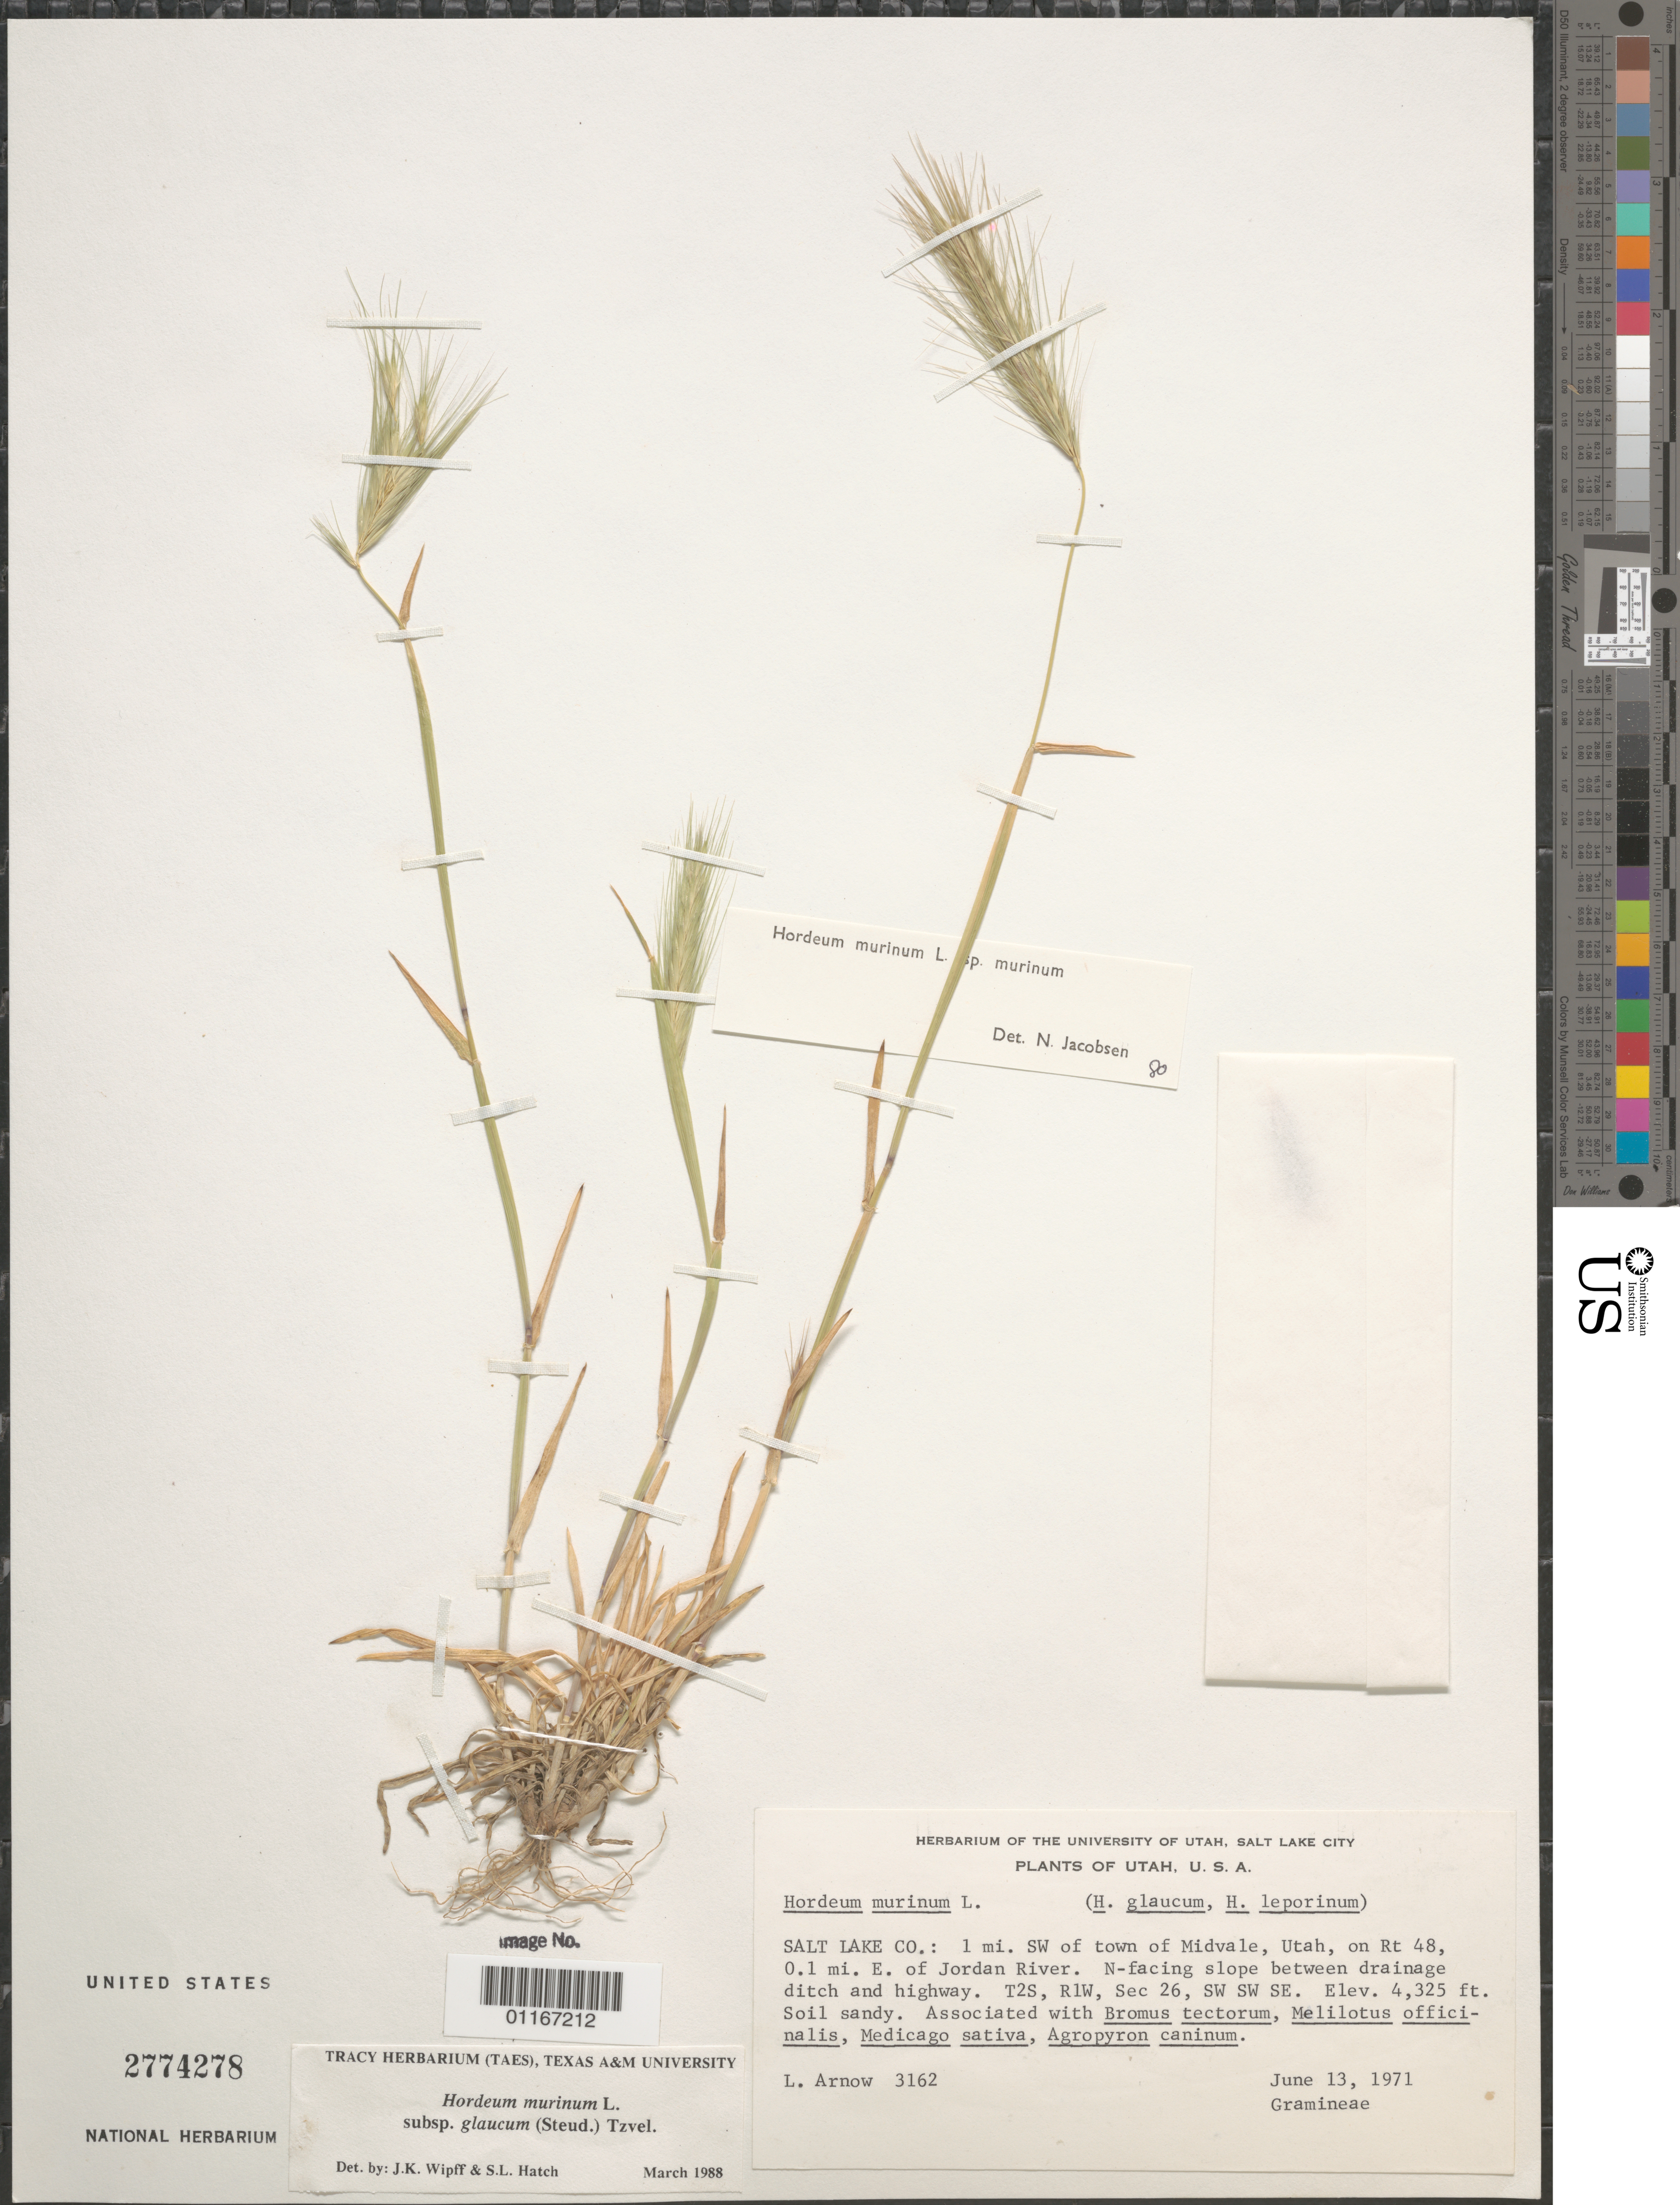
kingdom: Plantae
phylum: Tracheophyta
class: Liliopsida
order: Poales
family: Poaceae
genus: Hordeum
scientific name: Hordeum murinum subsp. glaucum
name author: (Steud.) Tzvelev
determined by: Wipff, J. K.; Hatch, S. L.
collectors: L. Arnow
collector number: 3162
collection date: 1971-06-13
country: United States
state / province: Utah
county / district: Salt Lake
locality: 1 miles southwest of town Midvale, Utah, on Route 48, 0.1 miles east of Jordan River. T2S, R1W, Sec 26, SW SW SE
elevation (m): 1318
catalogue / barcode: US 2774278